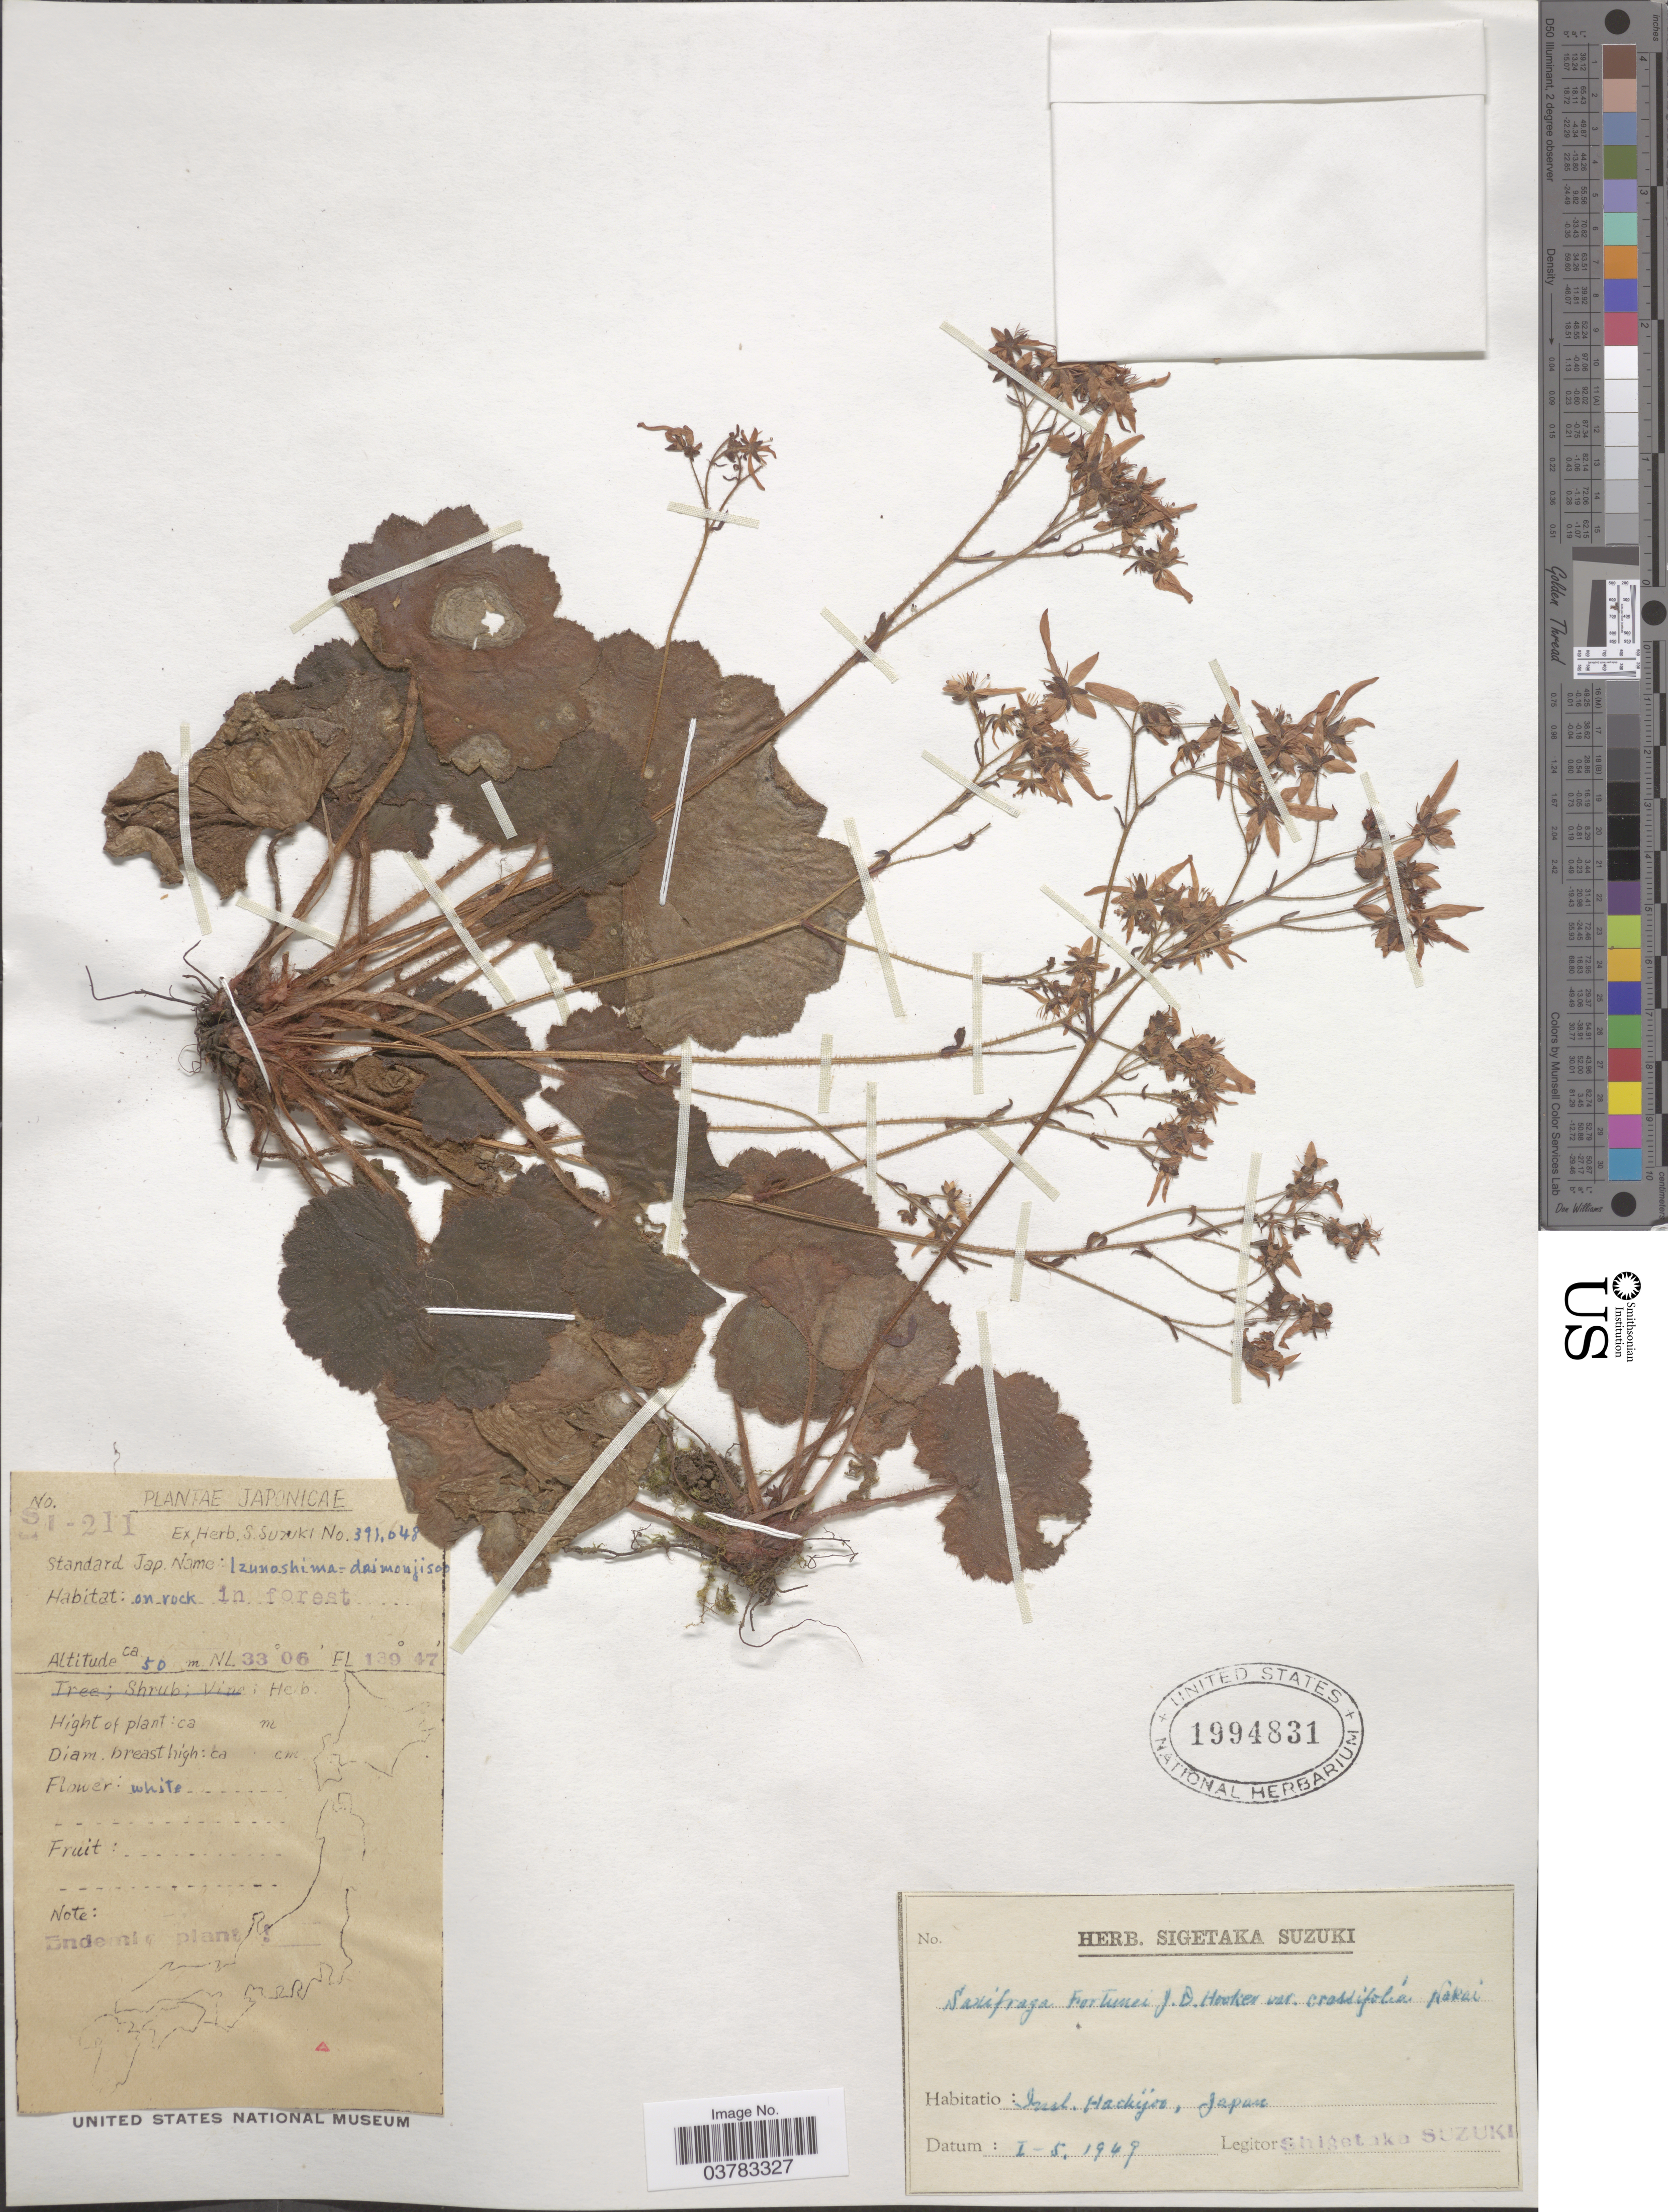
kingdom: Plantae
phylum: Tracheophyta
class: Magnoliopsida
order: Saxifragales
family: Saxifragaceae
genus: Saxifraga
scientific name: Saxifraga fortunei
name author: Hook.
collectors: S. Suzuki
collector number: S1-211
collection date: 1969-01-05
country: Japan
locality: Insl. Hacjijoo.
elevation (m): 50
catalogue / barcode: US 1994831